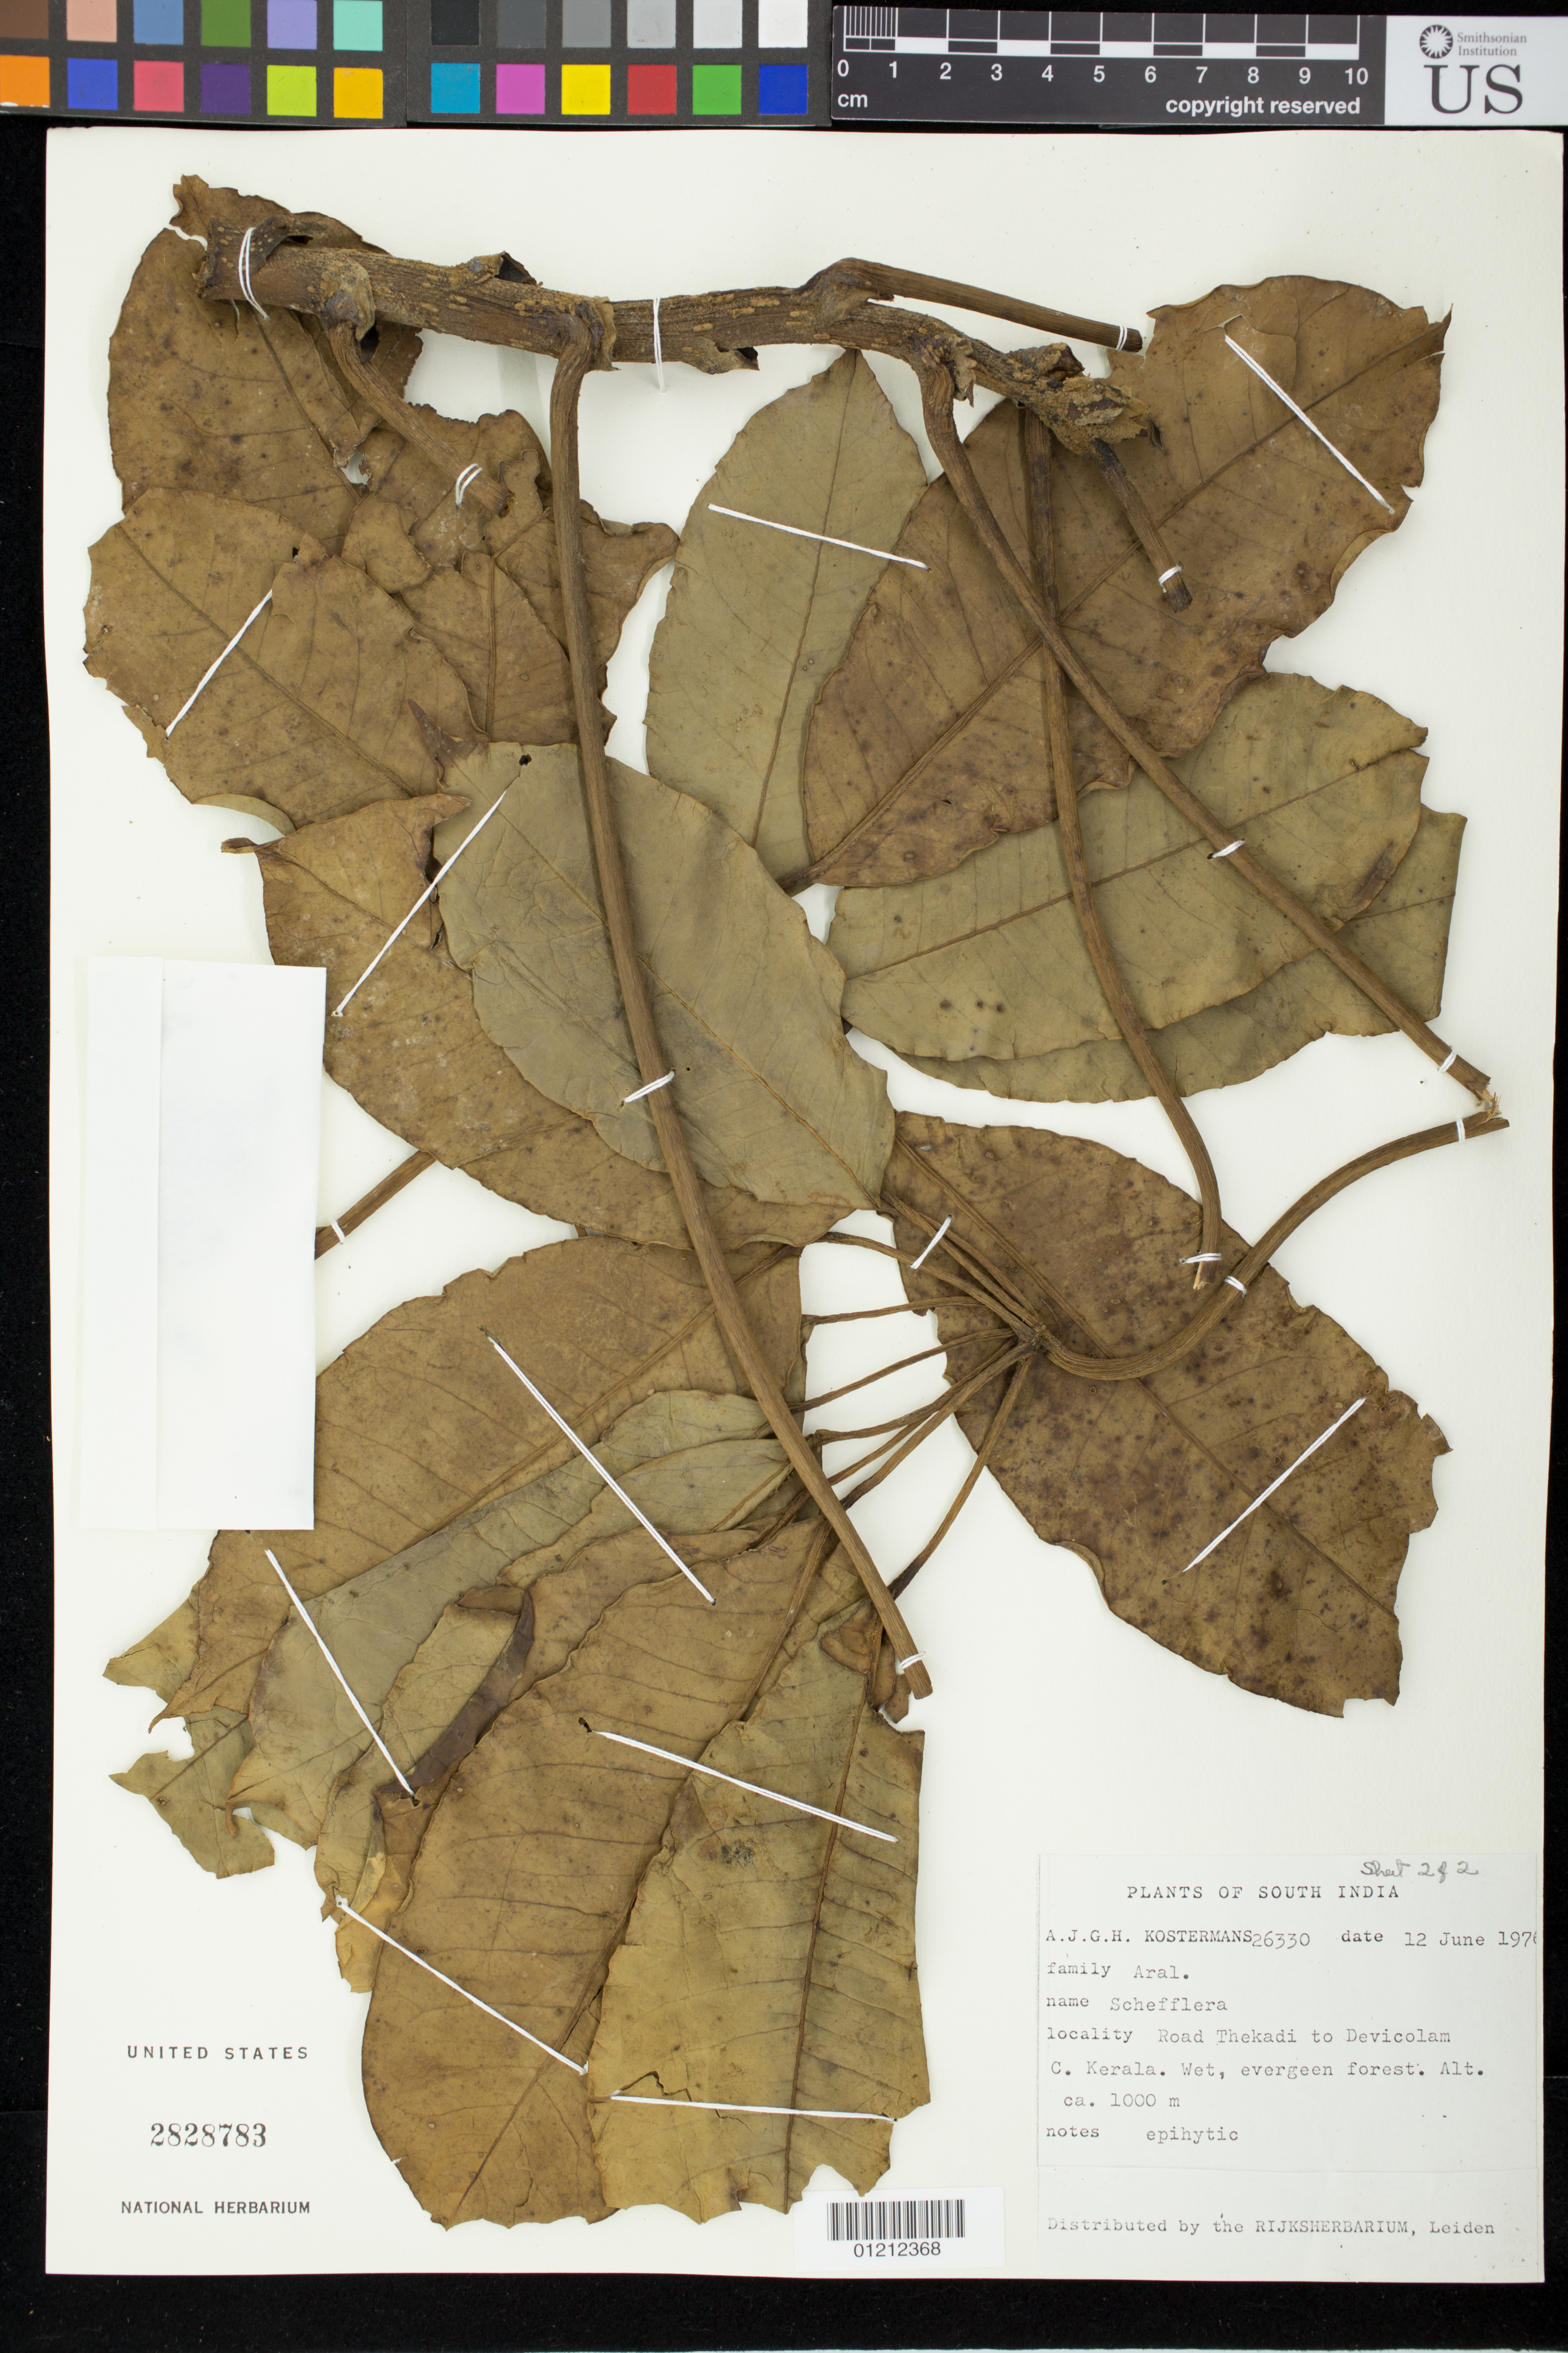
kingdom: Plantae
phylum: Tracheophyta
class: Magnoliopsida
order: Apiales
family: Araliaceae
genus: Schefflera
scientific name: Schefflera wallichiana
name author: Harms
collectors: A. J. G. Kostermans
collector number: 26330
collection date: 1976-06-12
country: India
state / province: Kerala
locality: South India. Road Thekadi to Devicolam.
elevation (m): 1000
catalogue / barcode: US 2828783